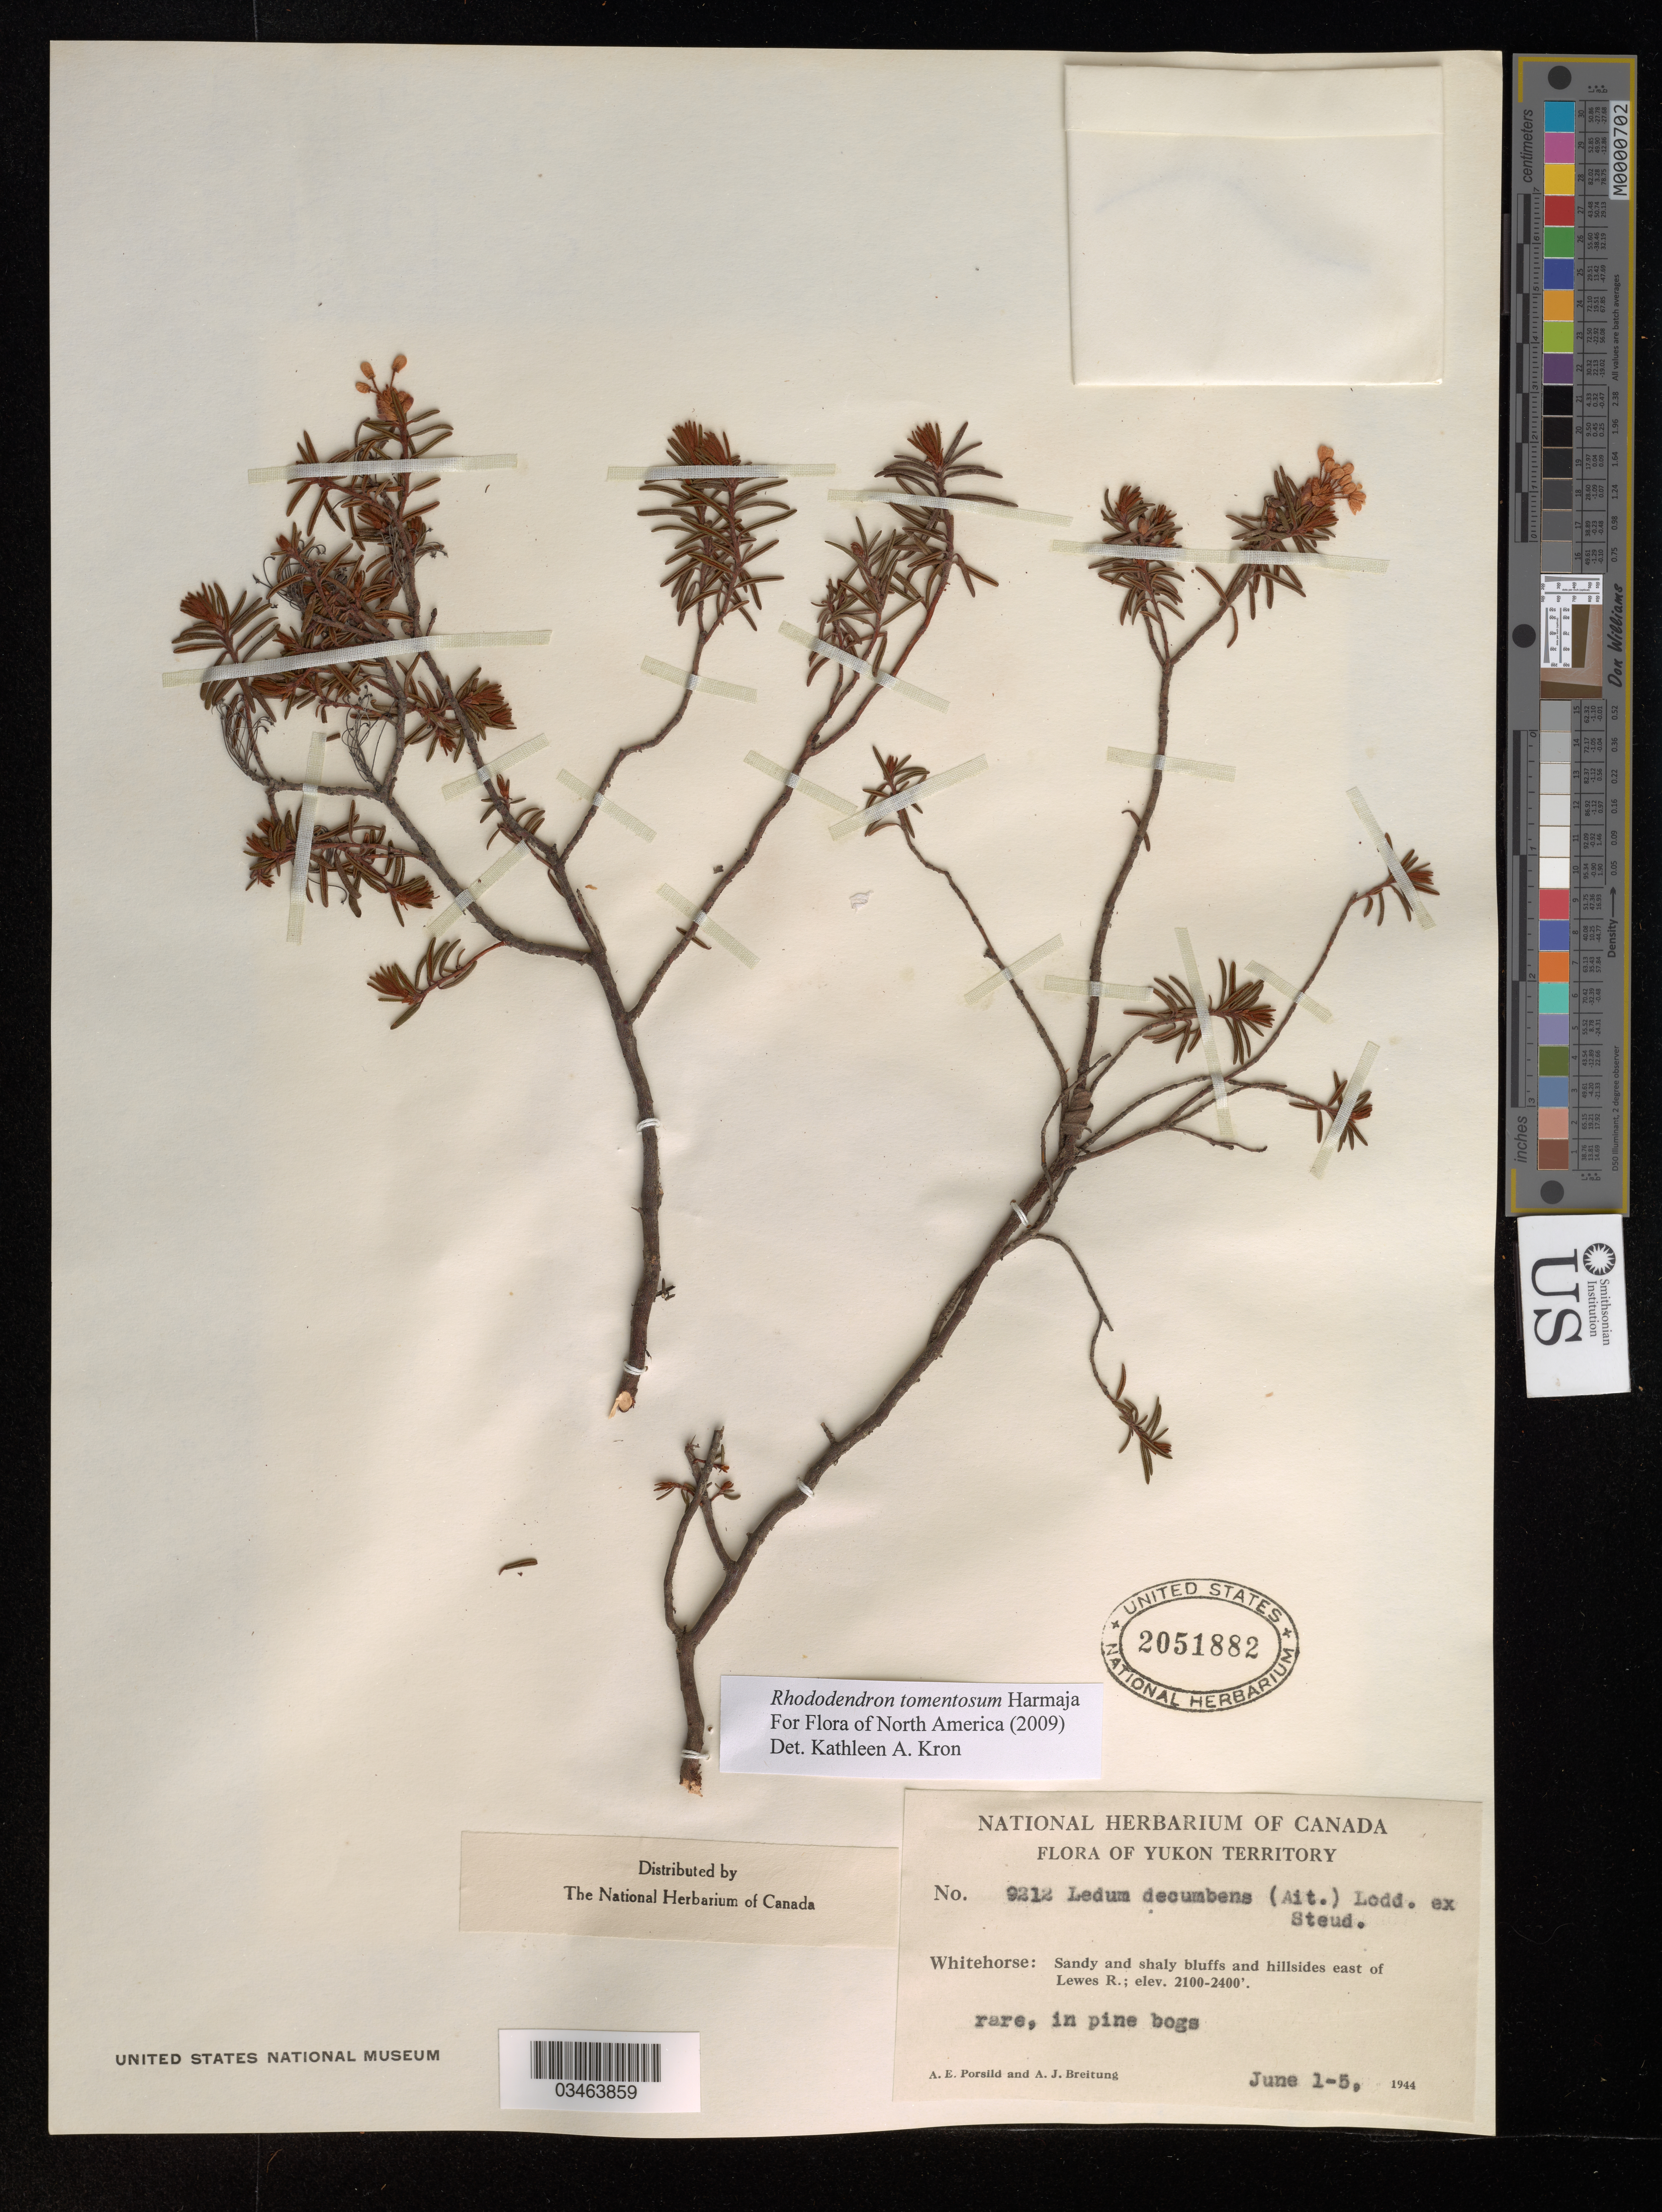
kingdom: Plantae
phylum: Tracheophyta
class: Magnoliopsida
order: Ericales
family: Ericaceae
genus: Rhododendron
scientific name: Rhododendron tomentosum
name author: Harmaja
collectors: A. Breitung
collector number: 9212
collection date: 1944-06-01/1944-06-05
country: Canada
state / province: Yukon Territory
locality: Whitehorse: Sandy and shaly bluffs and hillsides east of Lewes R.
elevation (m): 640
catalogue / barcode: US 2051882